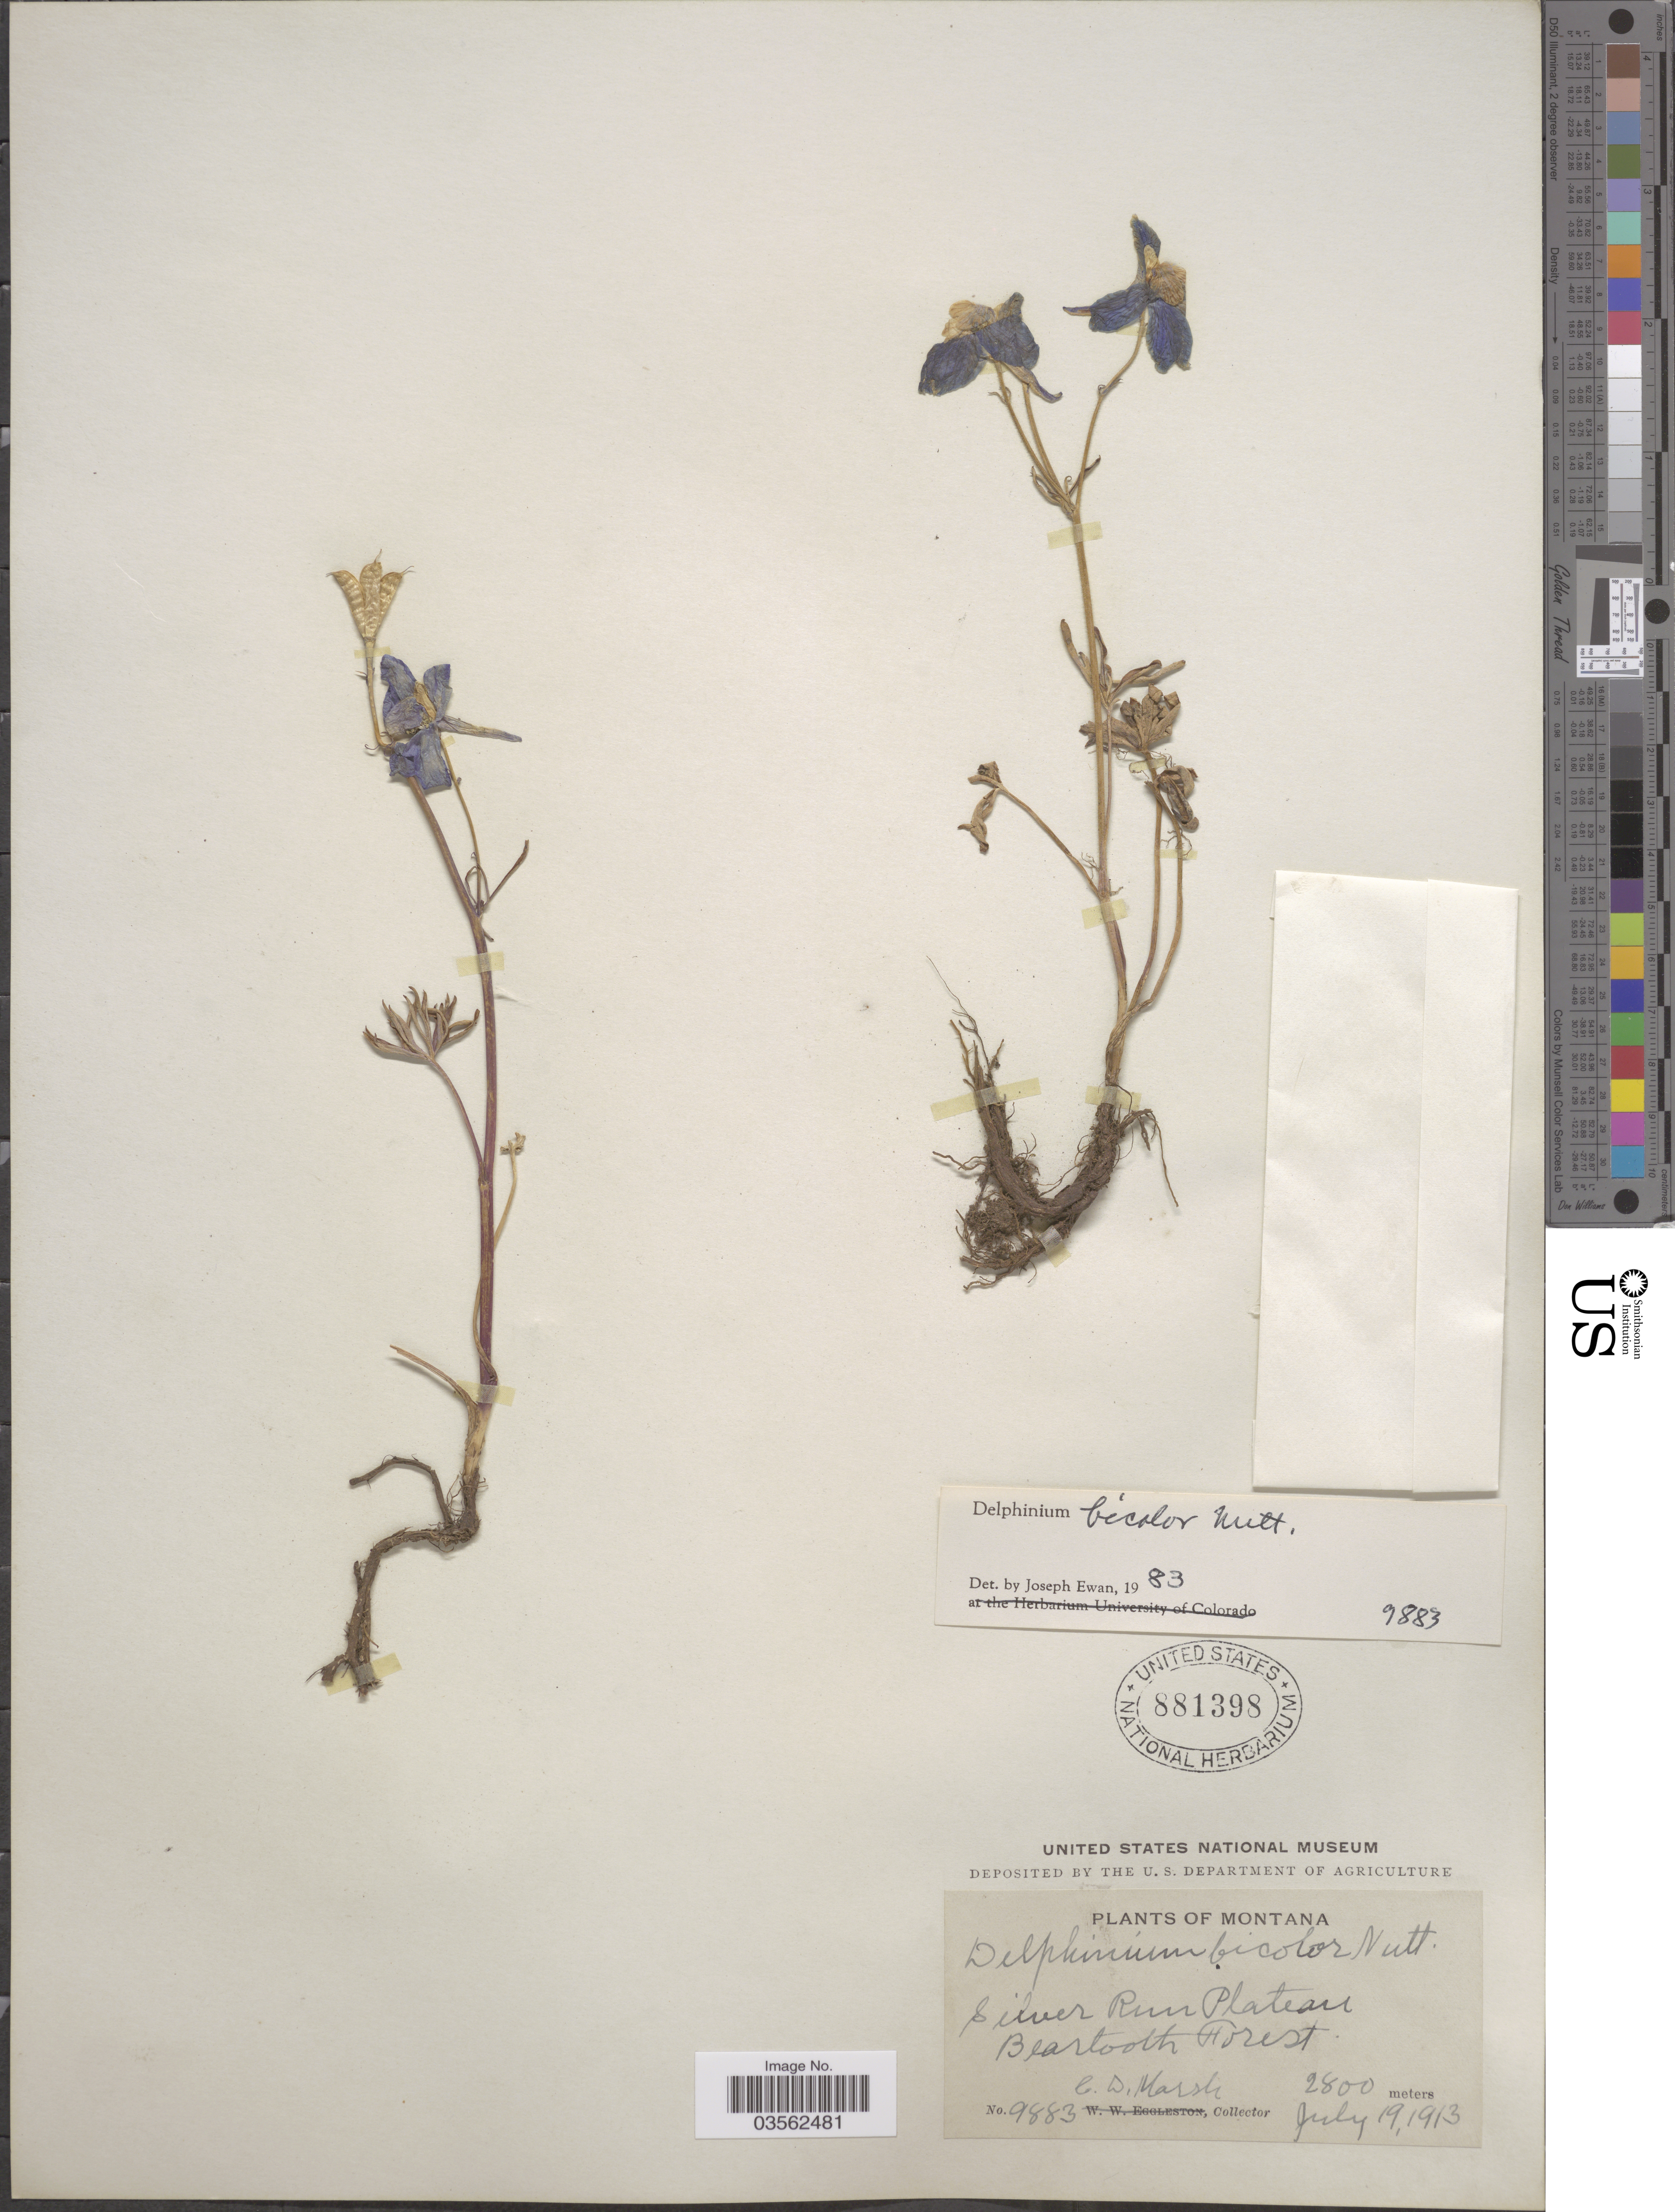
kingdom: Plantae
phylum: Tracheophyta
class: Magnoliopsida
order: Ranunculales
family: Ranunculaceae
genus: Delphinium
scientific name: Delphinium bicolor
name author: Nutt.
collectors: C. D. Marsh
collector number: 9883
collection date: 1913-07-19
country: United States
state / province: Montana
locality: Silver Run Plateau. Beartooth Forest.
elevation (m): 2800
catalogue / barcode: US 881398